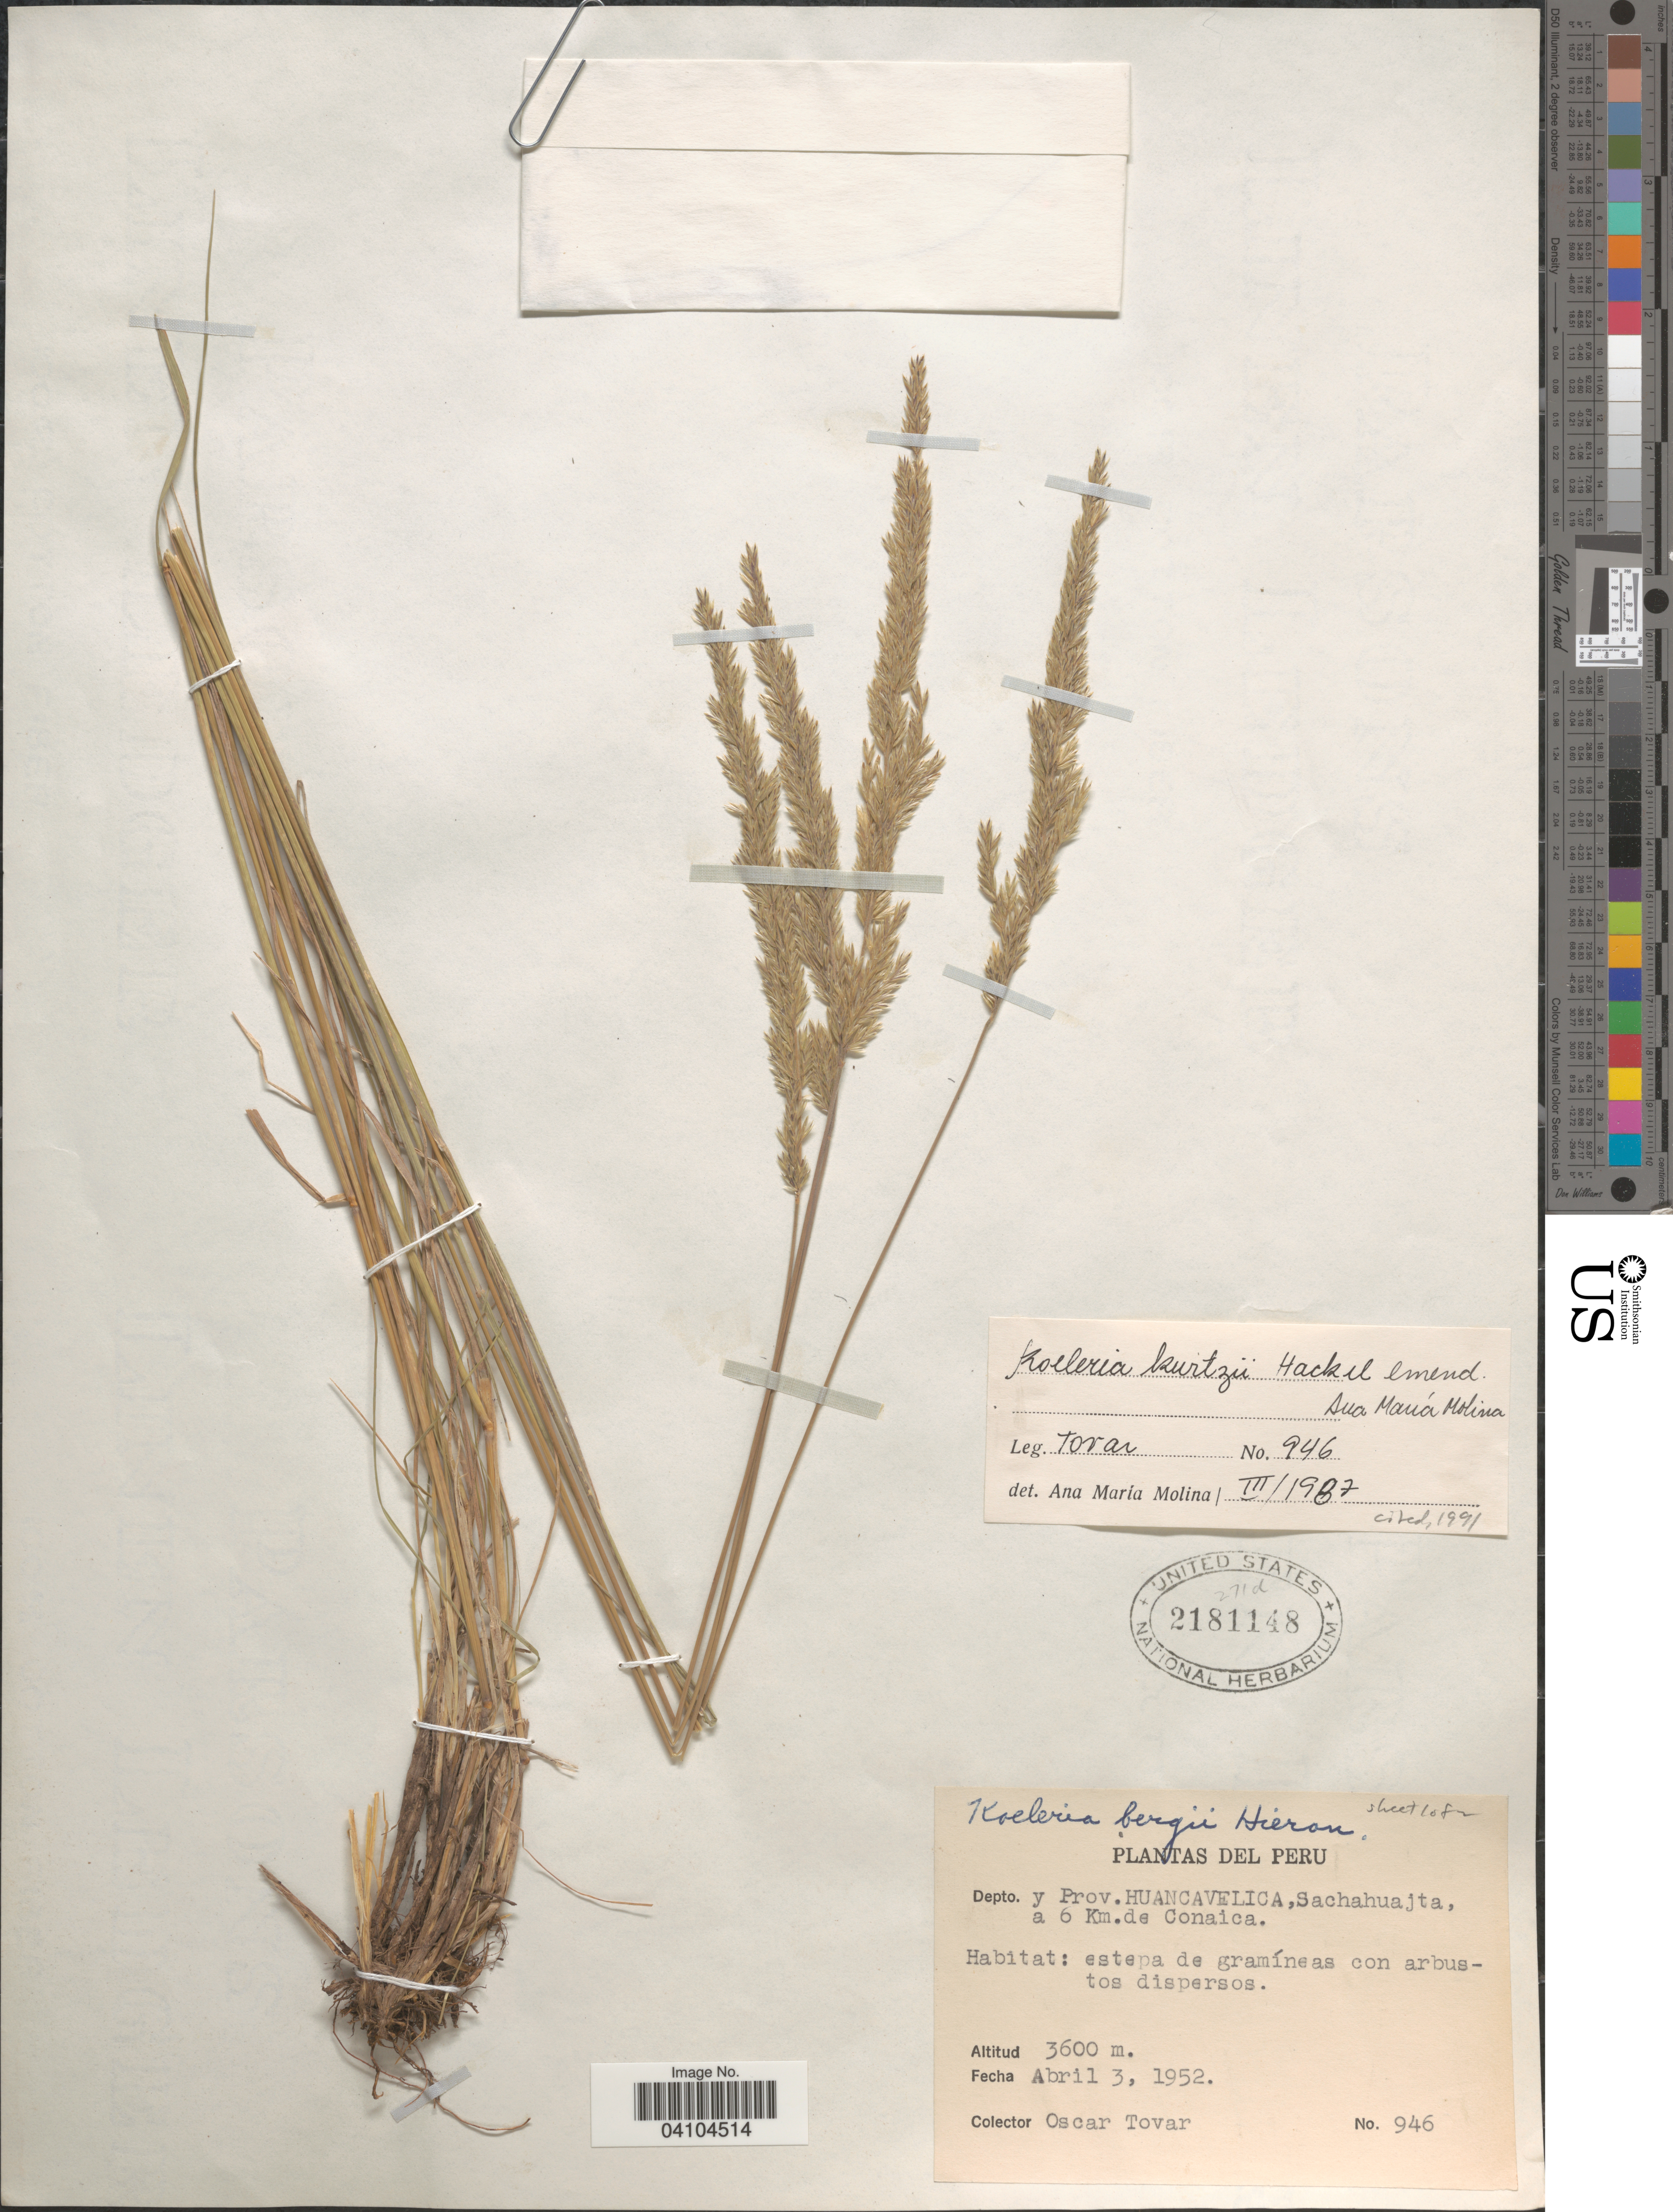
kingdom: Plantae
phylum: Tracheophyta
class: Liliopsida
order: Poales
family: Poaceae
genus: Koeleria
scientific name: Koeleria kurtzii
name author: Hack. ex Kurtz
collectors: Ó. Tovar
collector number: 946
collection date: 1952-04-03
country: Peru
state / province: Huancavelica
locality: Depto. y Prov. Huancavelica, Sachahuajta, a 6 Km. de Conaica.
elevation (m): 3600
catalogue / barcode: US 2181148